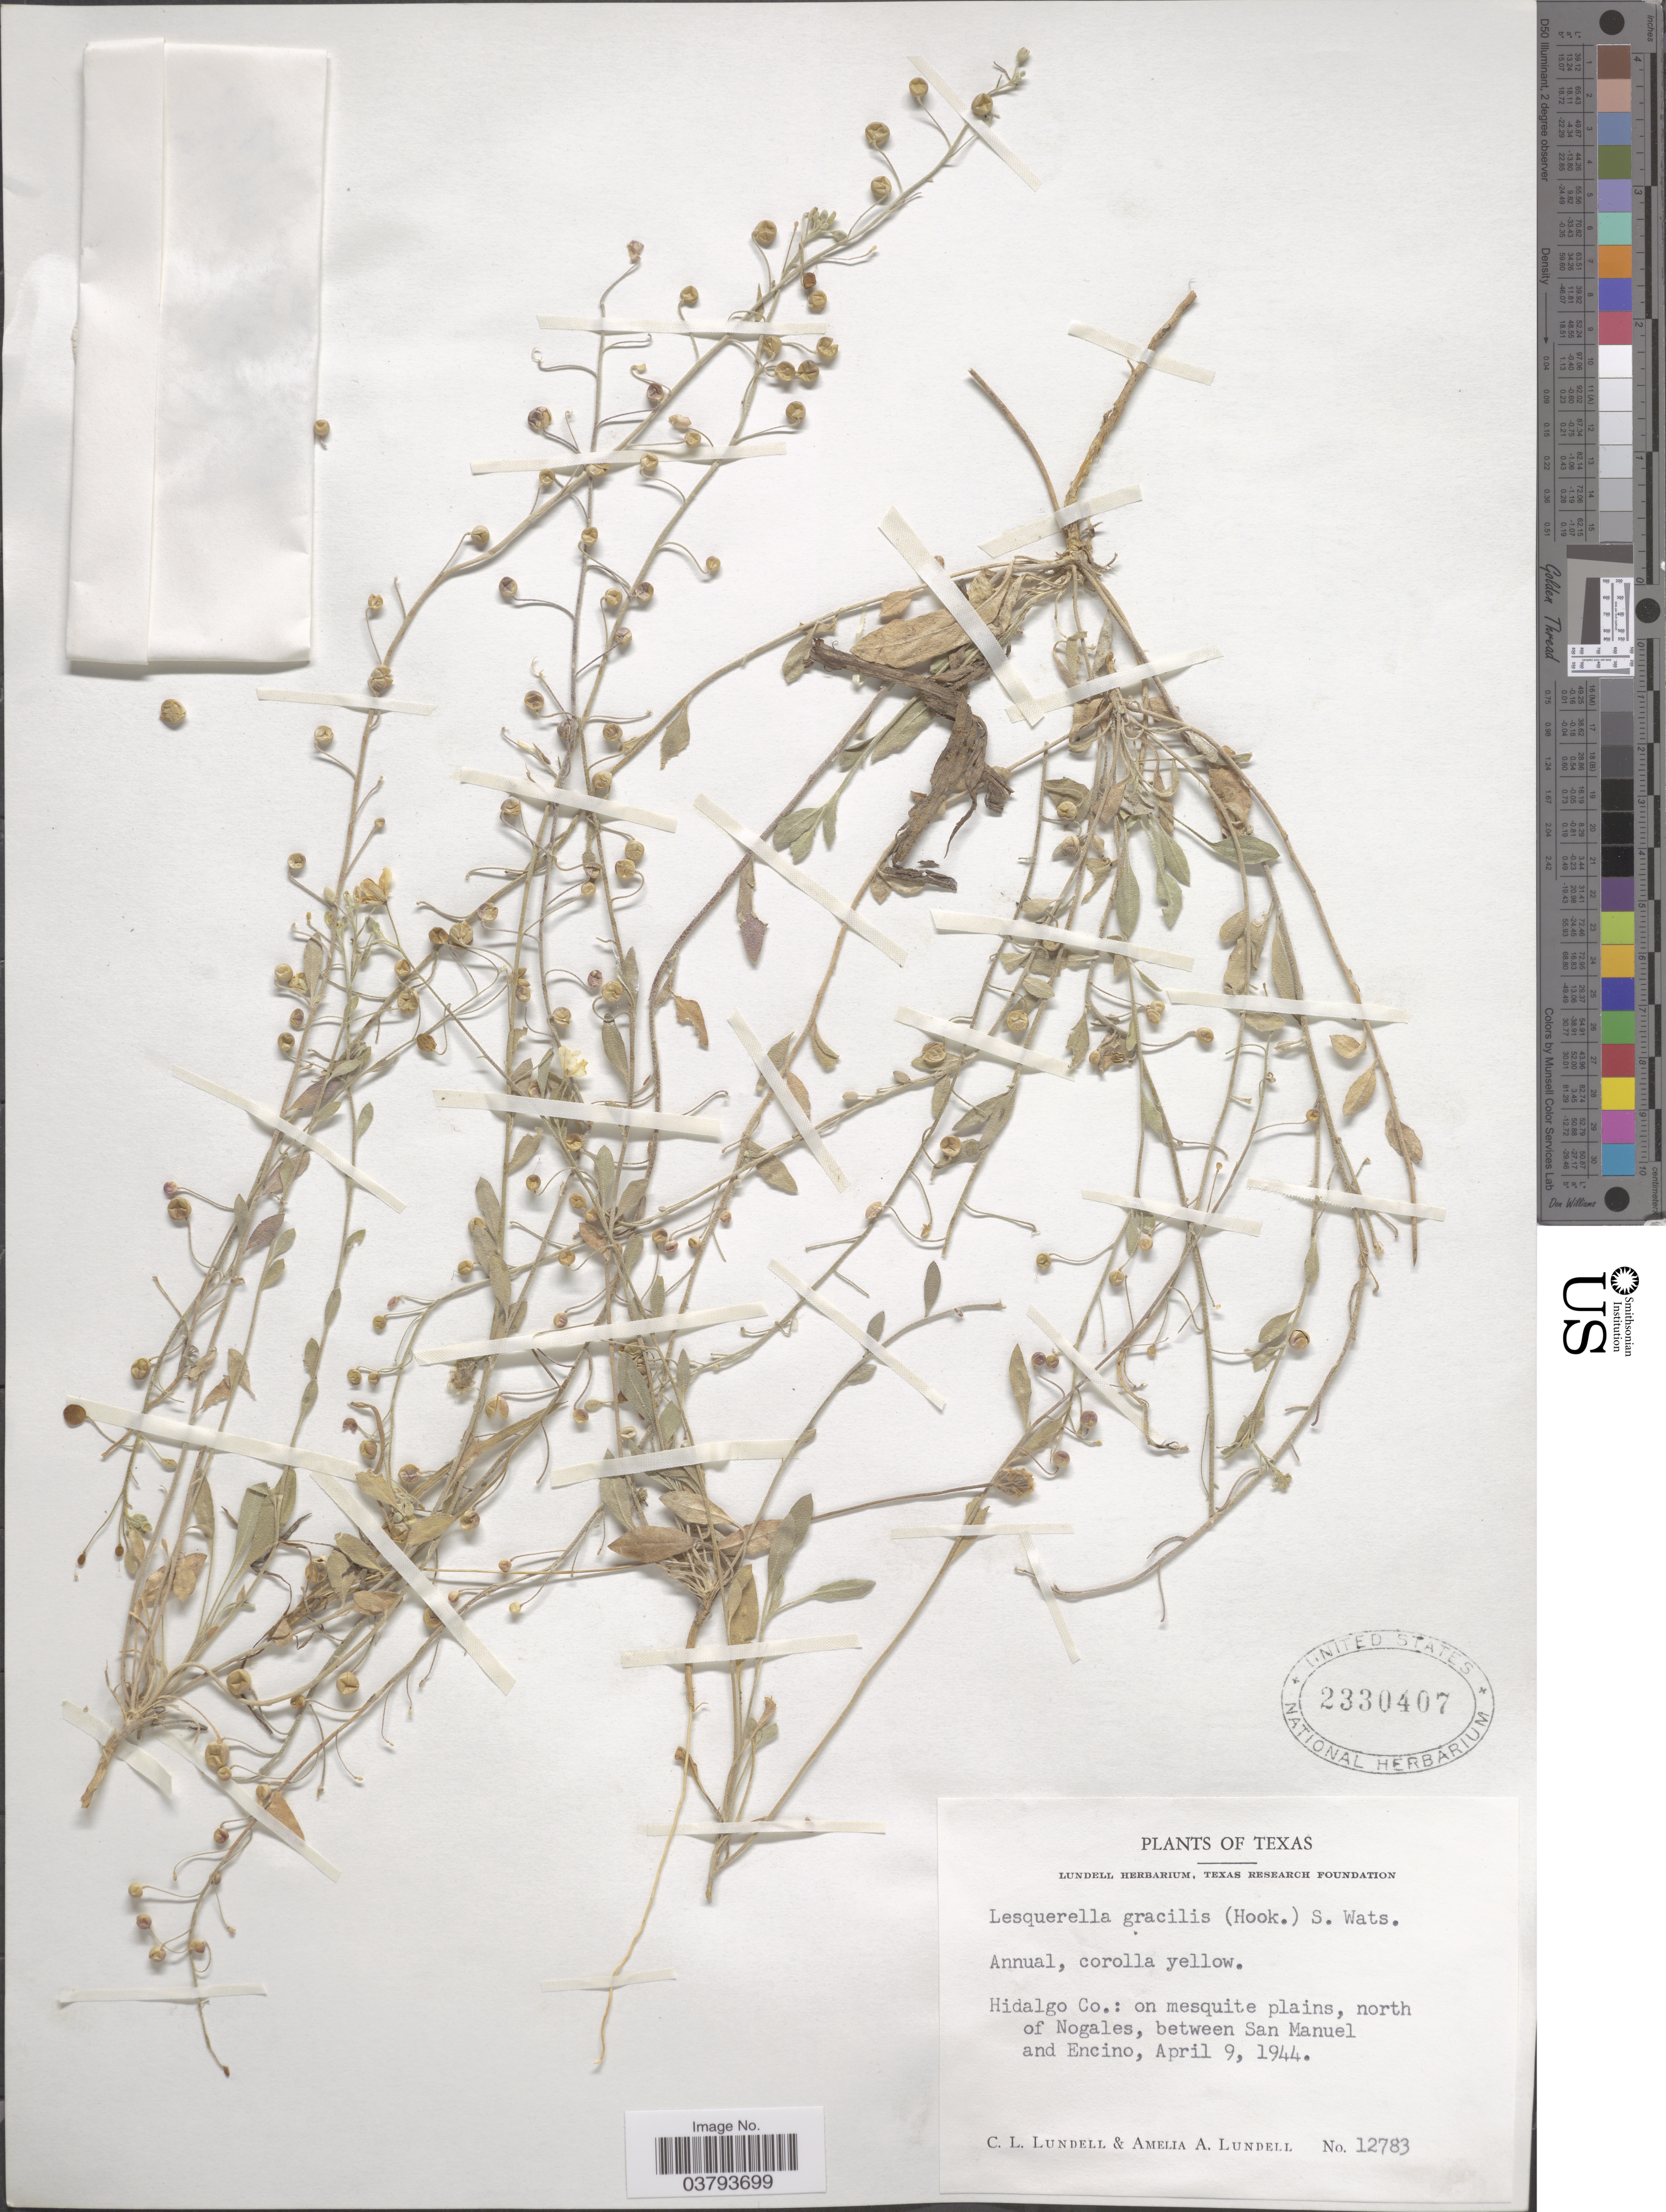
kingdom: Plantae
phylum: Tracheophyta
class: Magnoliopsida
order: Brassicales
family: Brassicaceae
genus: Lesquerella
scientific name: Lesquerella gracilis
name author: (Hook.) S. Watson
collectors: C. L. Lundell & A. A. Lundell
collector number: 12783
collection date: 1944-04-09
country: United States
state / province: Texas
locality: Hidalgo Co.: on mesquite plains, north of Nogales, between San Manuel and Encino.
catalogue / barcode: US 2330407